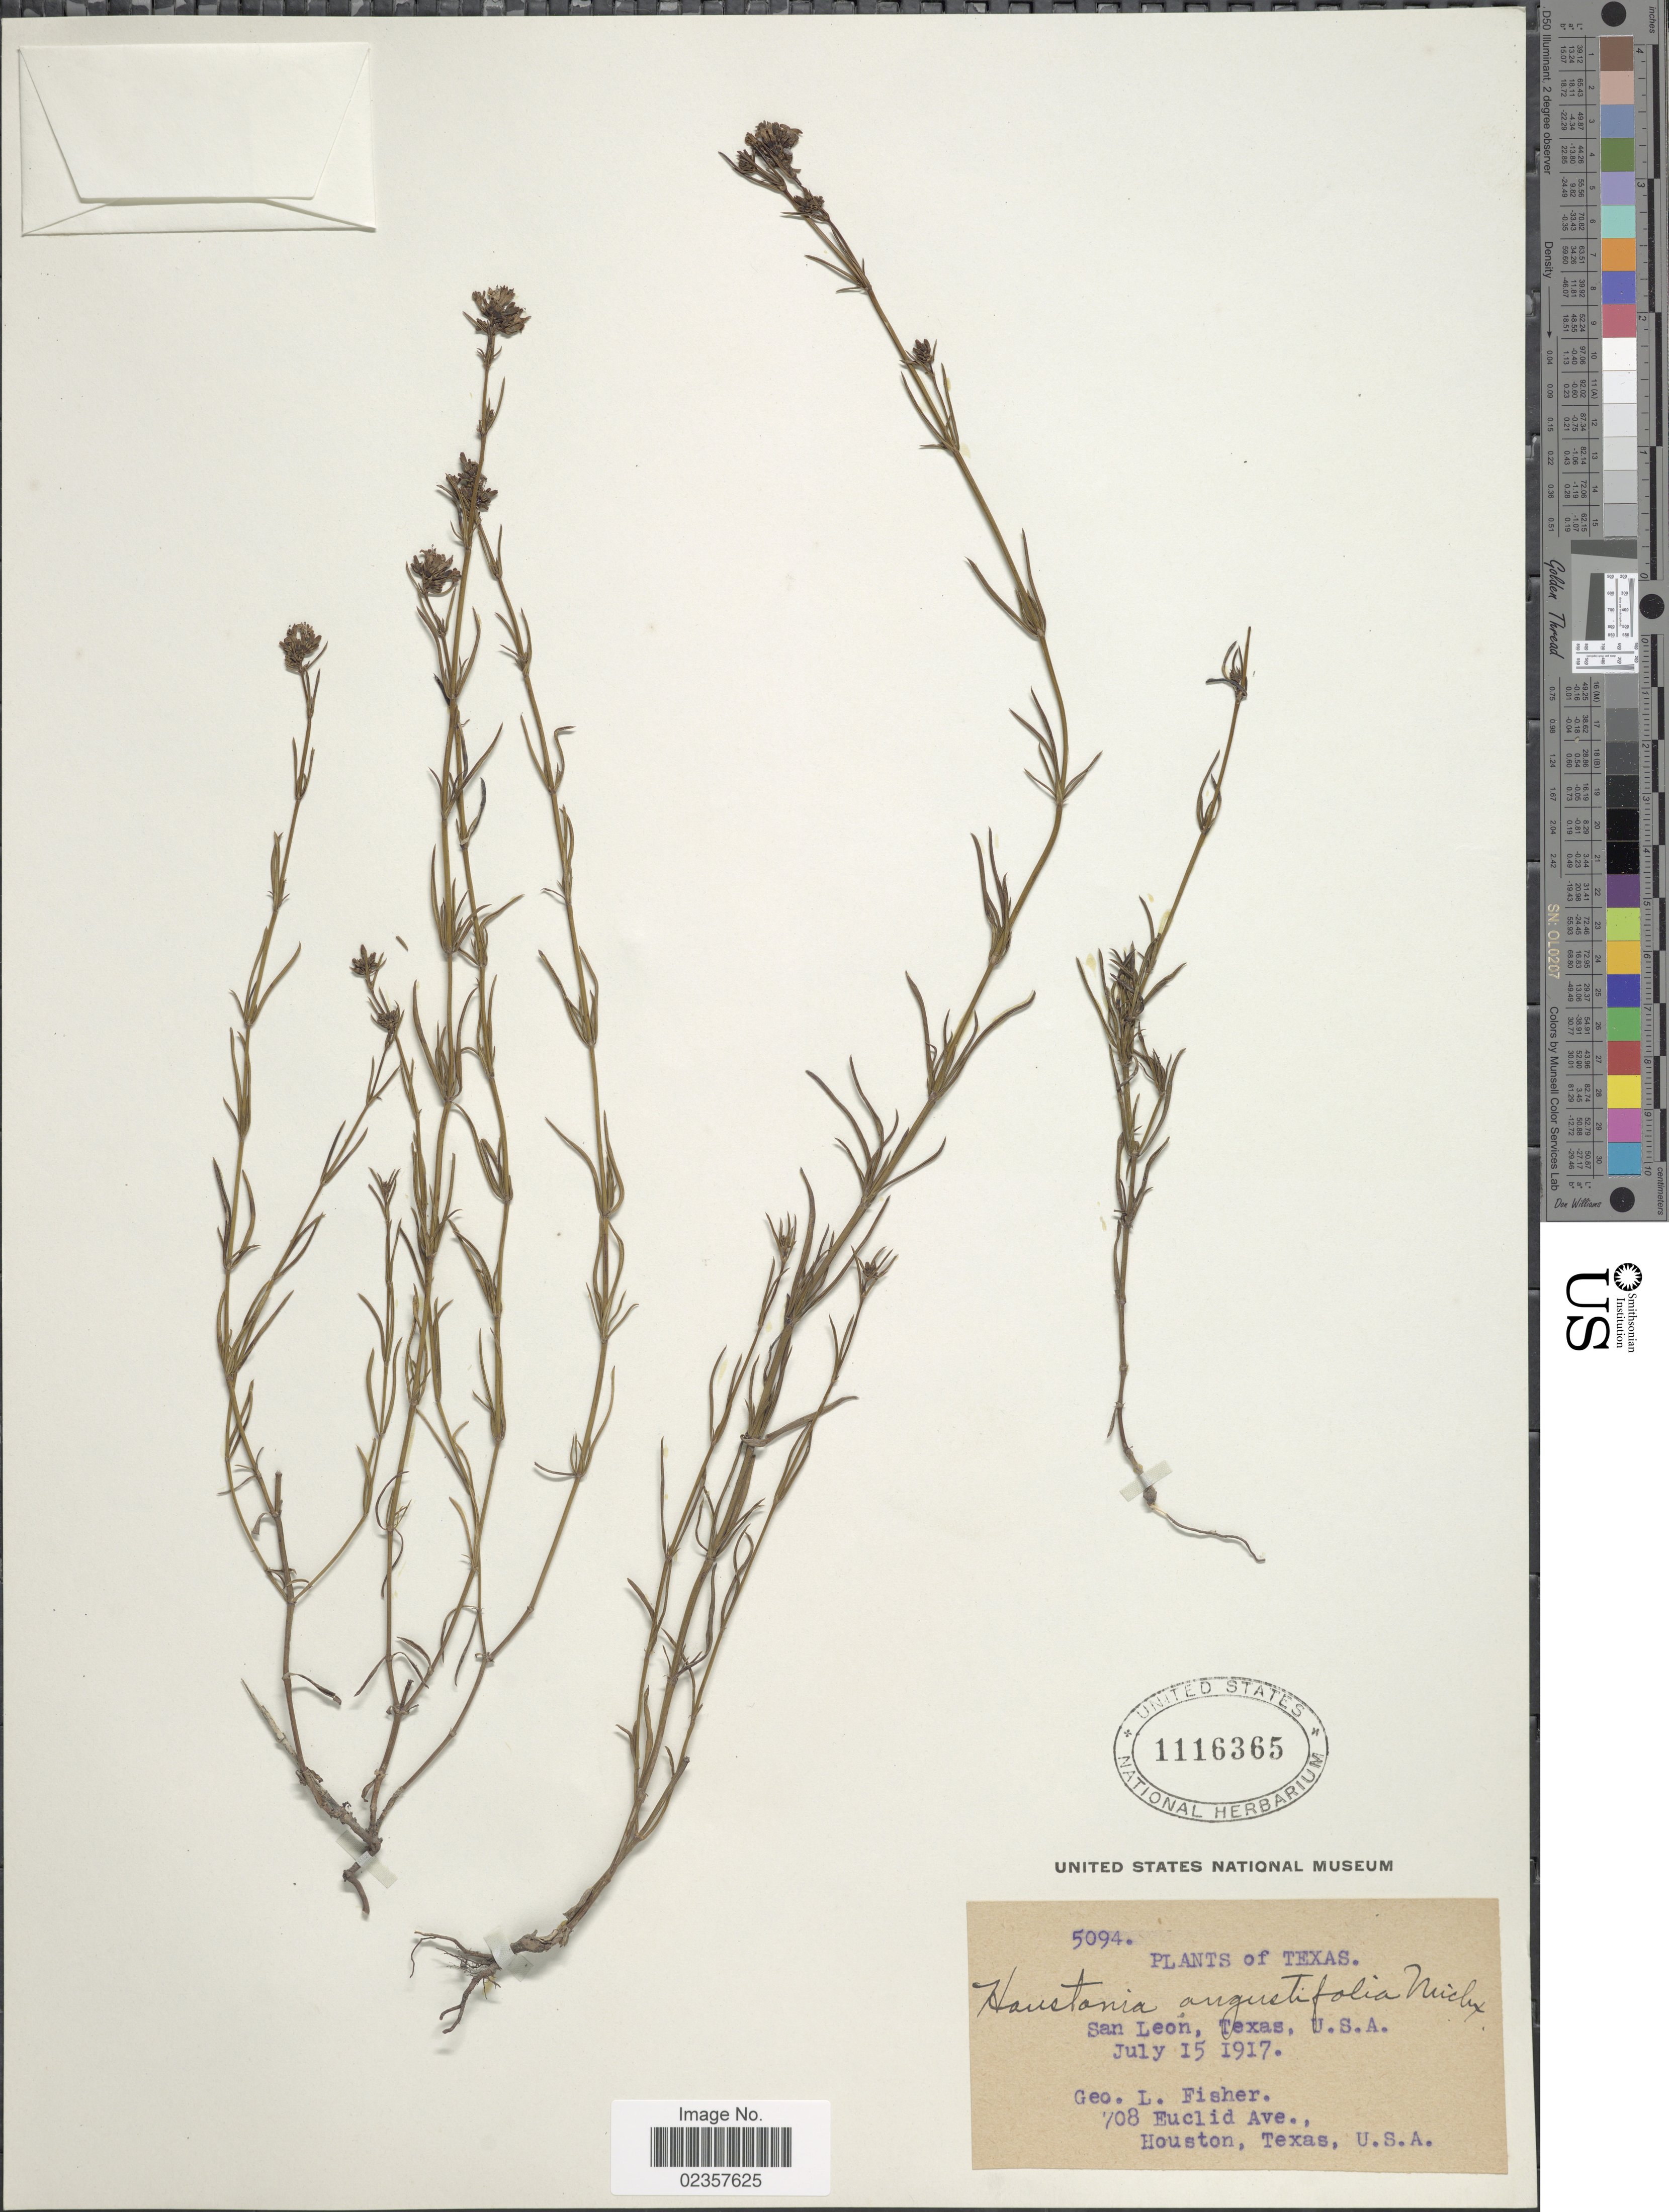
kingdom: Plantae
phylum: Tracheophyta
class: Magnoliopsida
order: Gentianales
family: Rubiaceae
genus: Houstonia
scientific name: Houstonia nigricans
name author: (Lam.) Fernald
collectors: G. L. Fisher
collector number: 5094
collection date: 1917-07-15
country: United States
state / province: Texas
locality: San Leon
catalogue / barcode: US 1116365